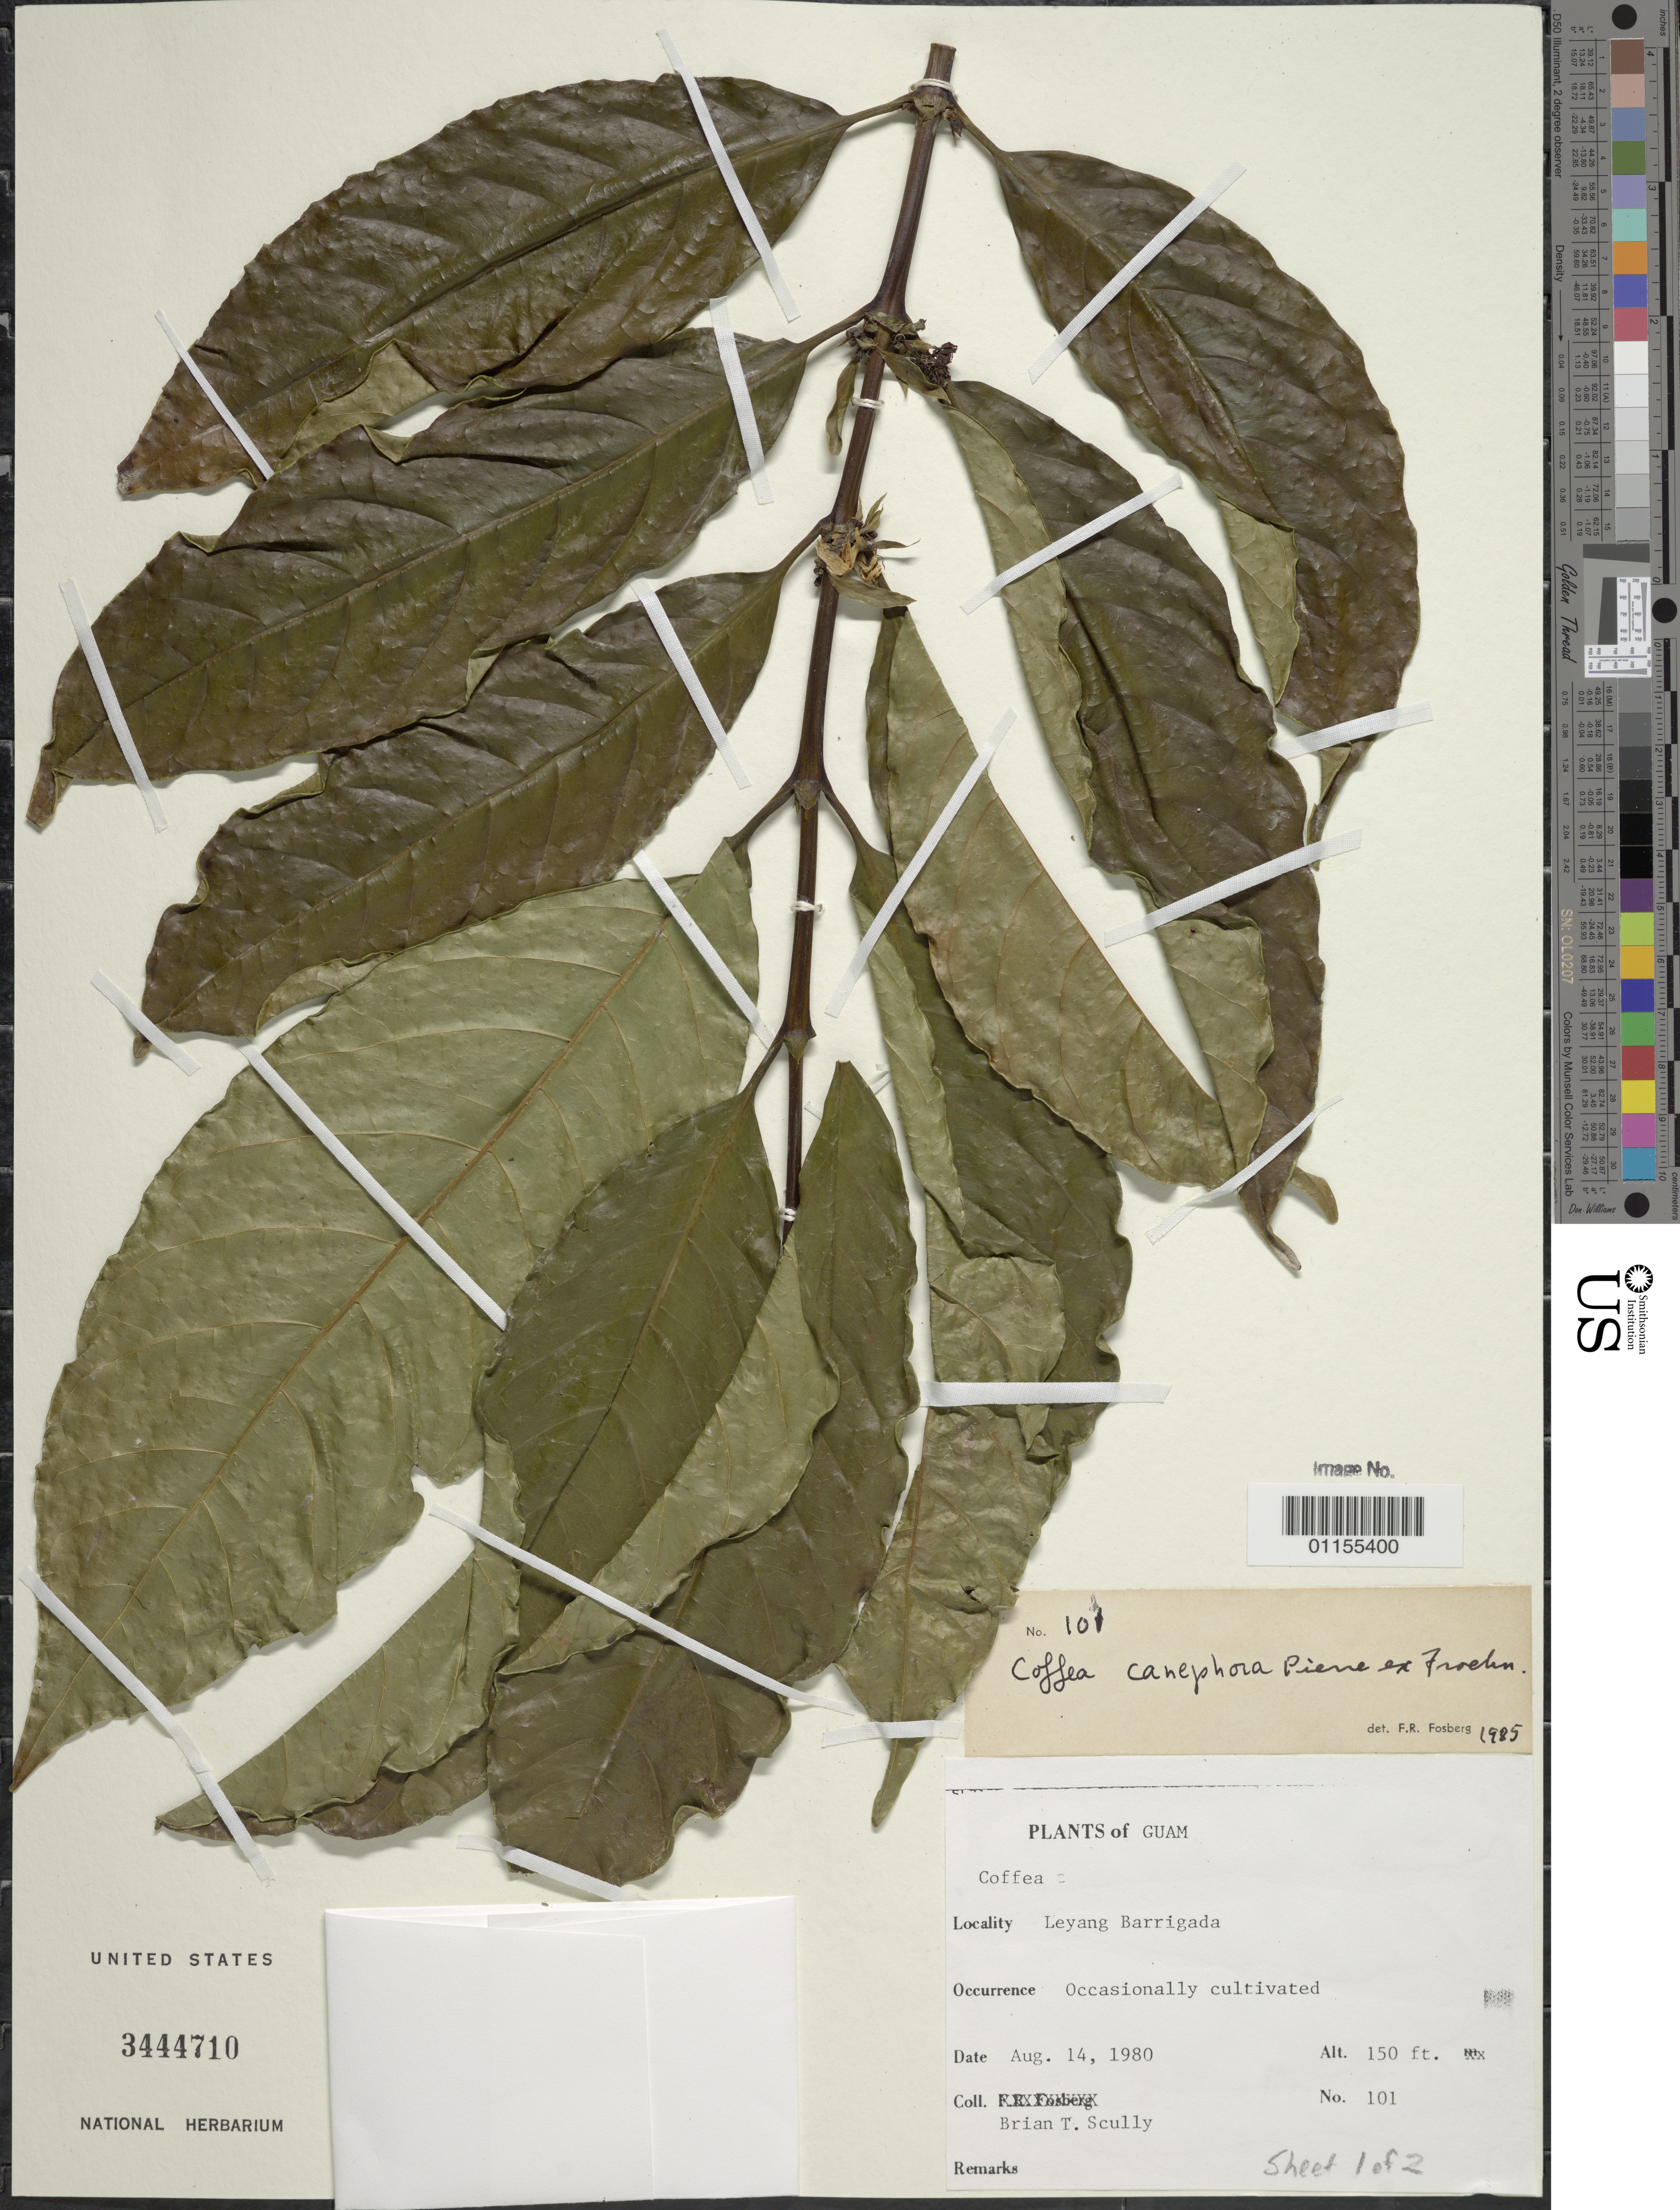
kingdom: Plantae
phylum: Tracheophyta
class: Magnoliopsida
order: Gentianales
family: Rubiaceae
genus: Coffea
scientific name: Coffea canephora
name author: Pierre ex A. Cunn.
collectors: B. Scully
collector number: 101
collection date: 1980-08-14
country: Guam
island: Guam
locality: Leyang Barrigada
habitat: Occasionally cultivated.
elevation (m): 46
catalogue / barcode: US 3444710